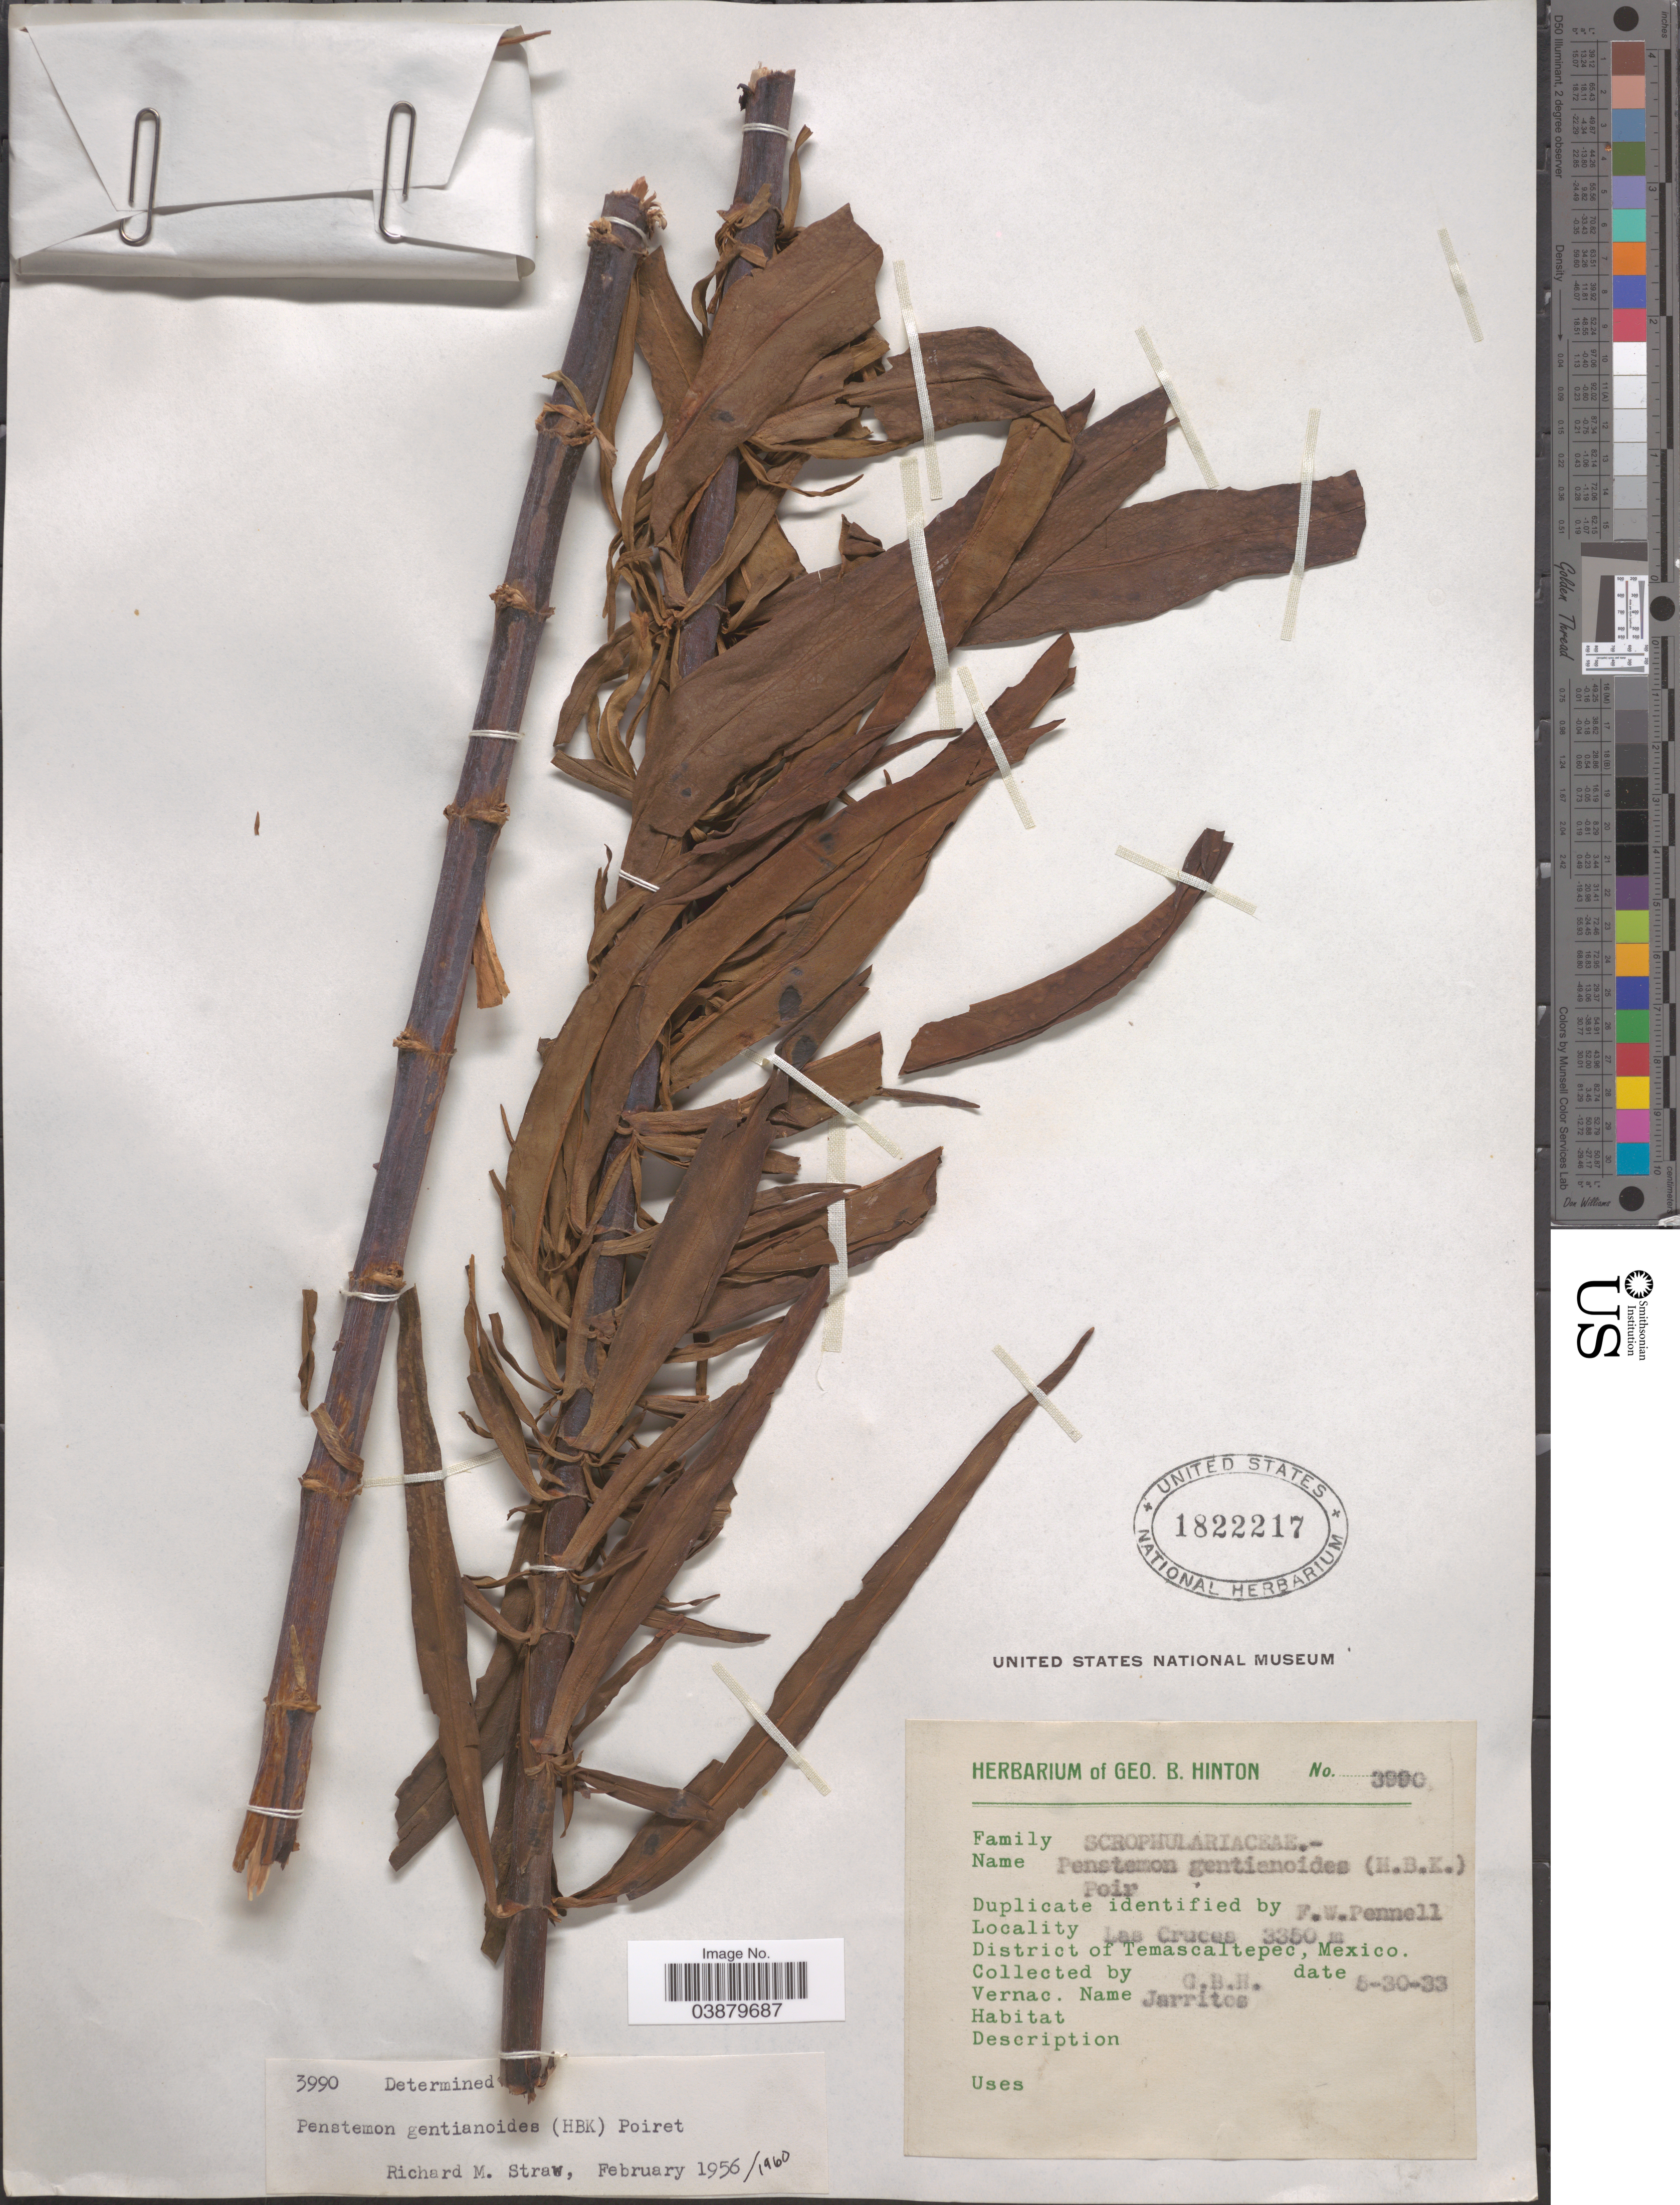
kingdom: Plantae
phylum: Tracheophyta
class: Magnoliopsida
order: Lamiales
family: Plantaginaceae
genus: Penstemon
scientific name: Penstemon gentianoides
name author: (Kunth) Poir.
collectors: G. B. Hinton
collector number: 3990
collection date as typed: Transcribed d/m/y: 30/5/33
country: Mexico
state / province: México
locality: Las Cruces. District of Temascaltepec.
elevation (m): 3350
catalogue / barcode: US 1822217